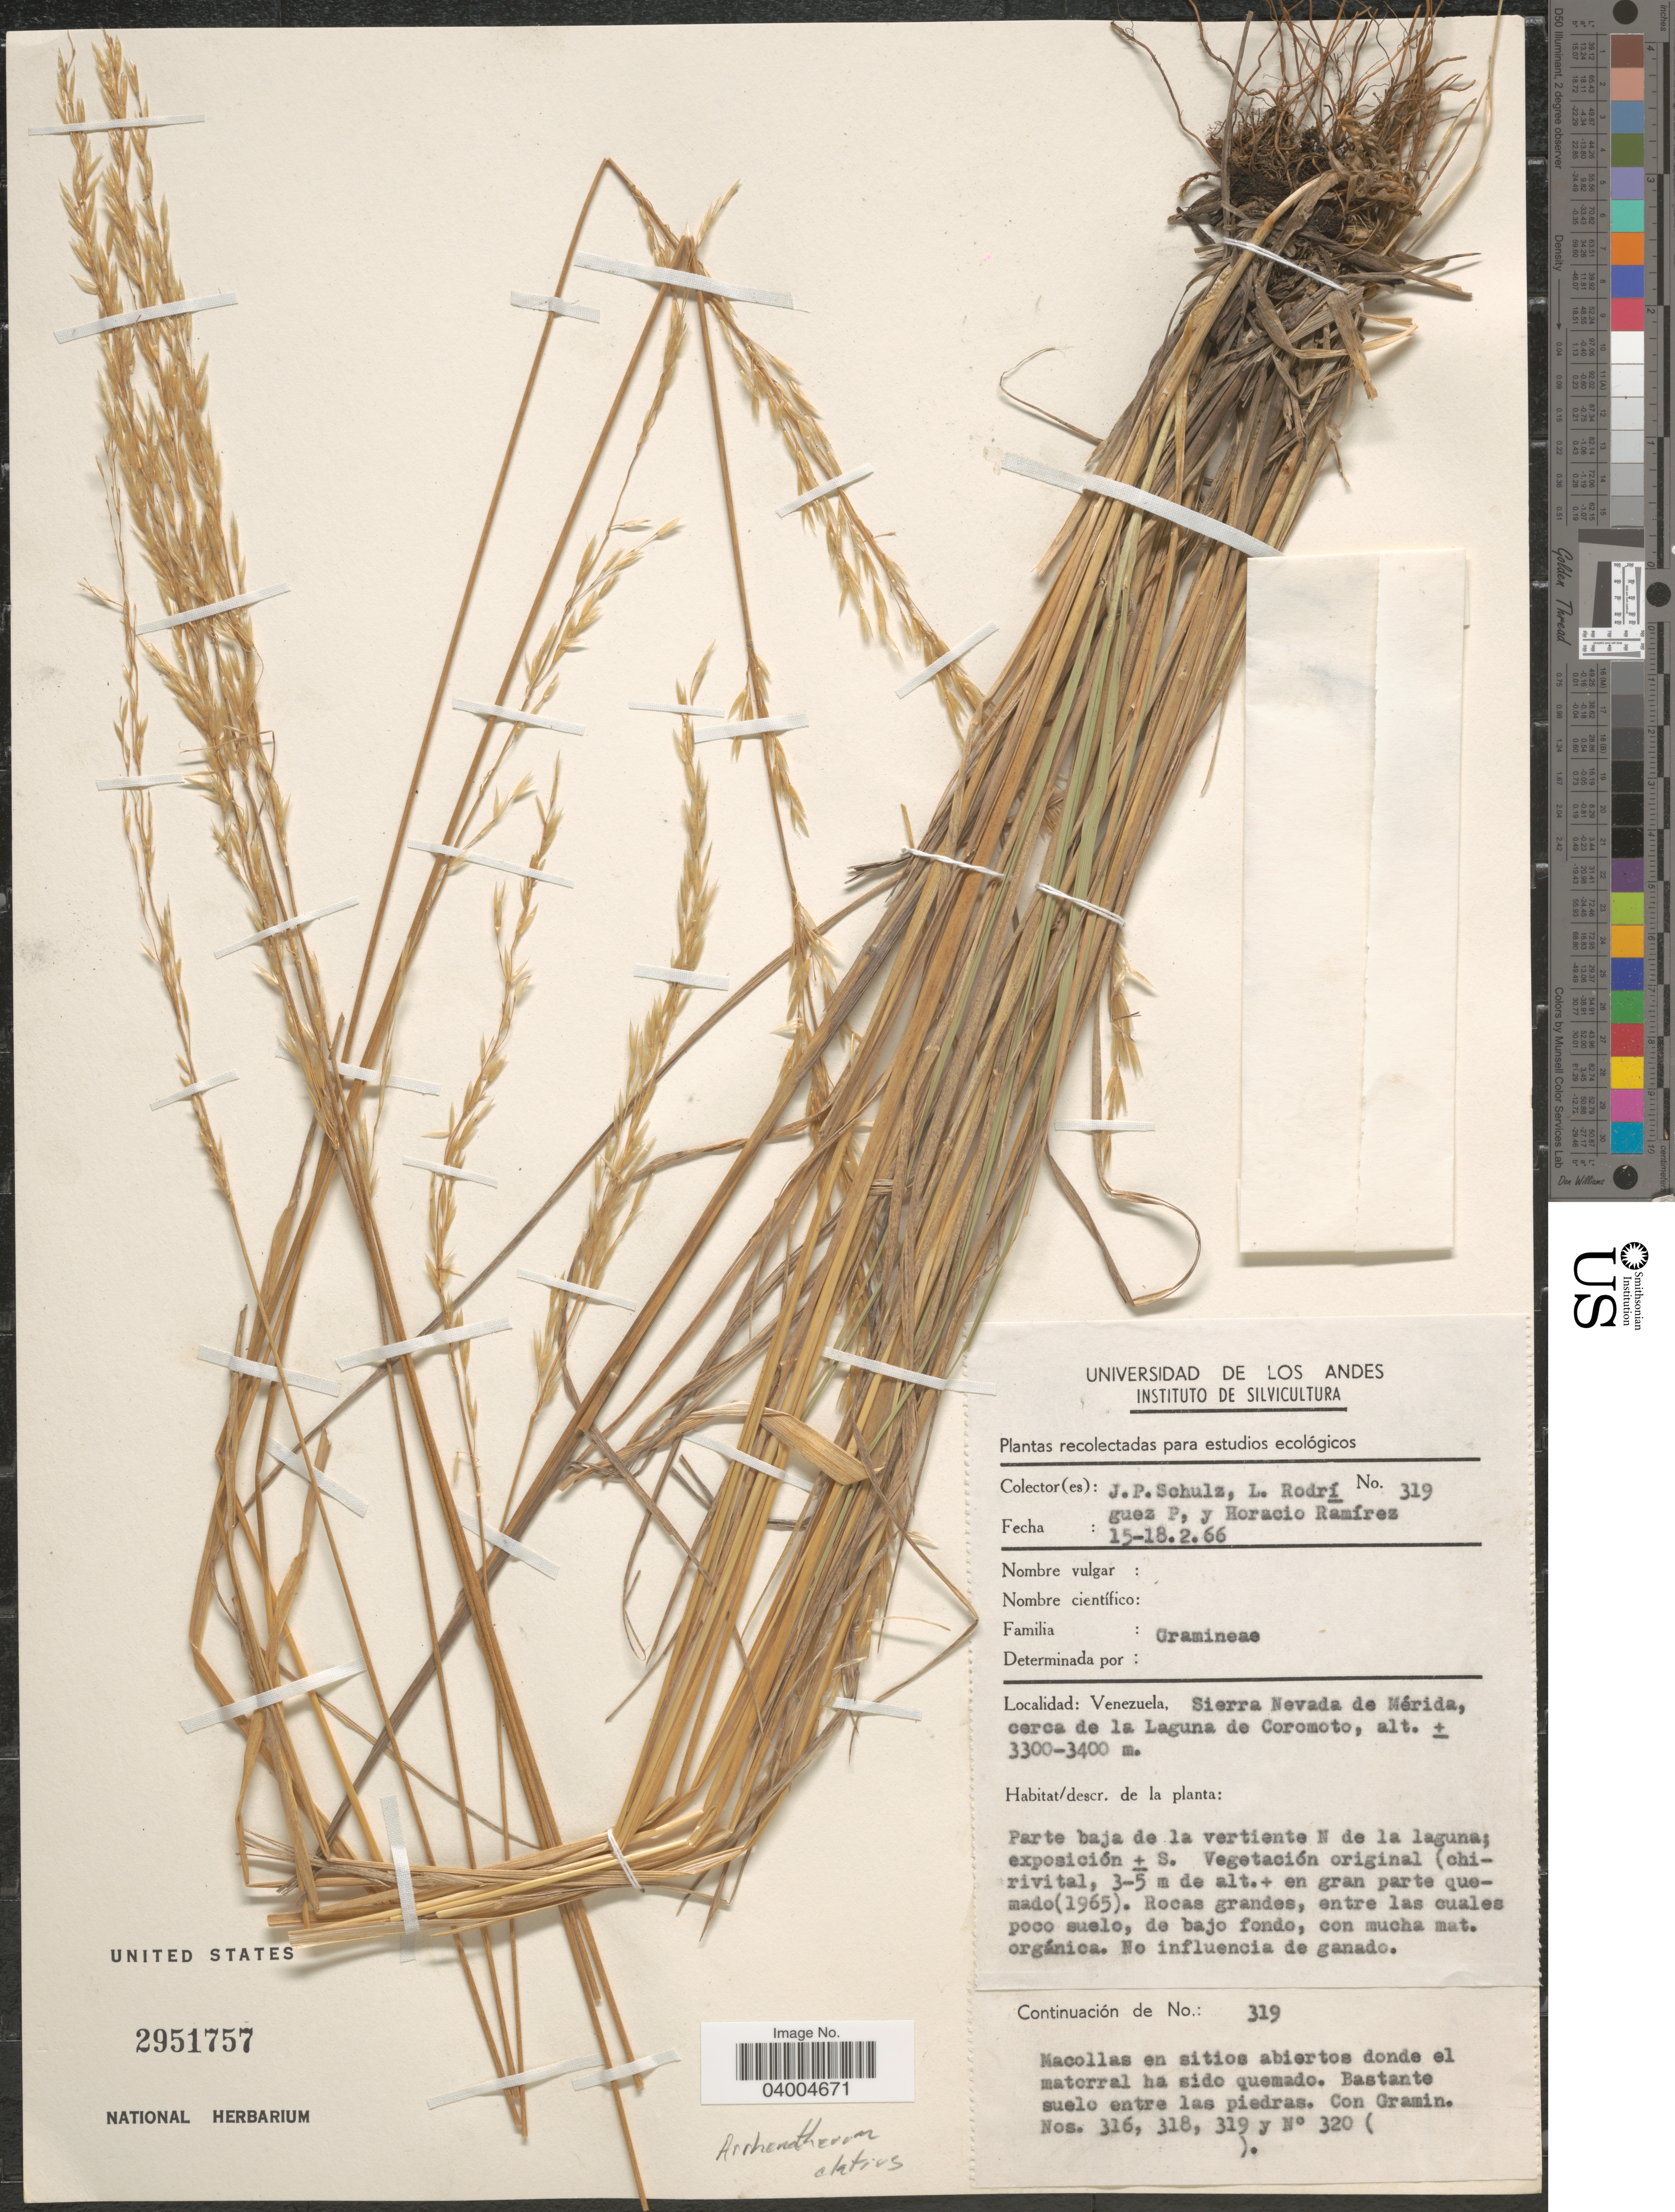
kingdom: Plantae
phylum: Tracheophyta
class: Liliopsida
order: Poales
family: Poaceae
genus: Arrhenatherum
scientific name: Arrhenatherum elatius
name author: (L.) J. Presl & C. Presl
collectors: J. P. Schulz, L. Rodríguez P. & H. Ramírez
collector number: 319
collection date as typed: Transcribed d/m/y: 15/2/66 to 18/2/66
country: Venezuela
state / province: Merida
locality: Sierra Nevada de Mérida, cerca de la Laguna de Coromoto. Parte baja de la vertiente N de la laguna; exposición ± S.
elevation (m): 3300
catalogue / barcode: US 2951757